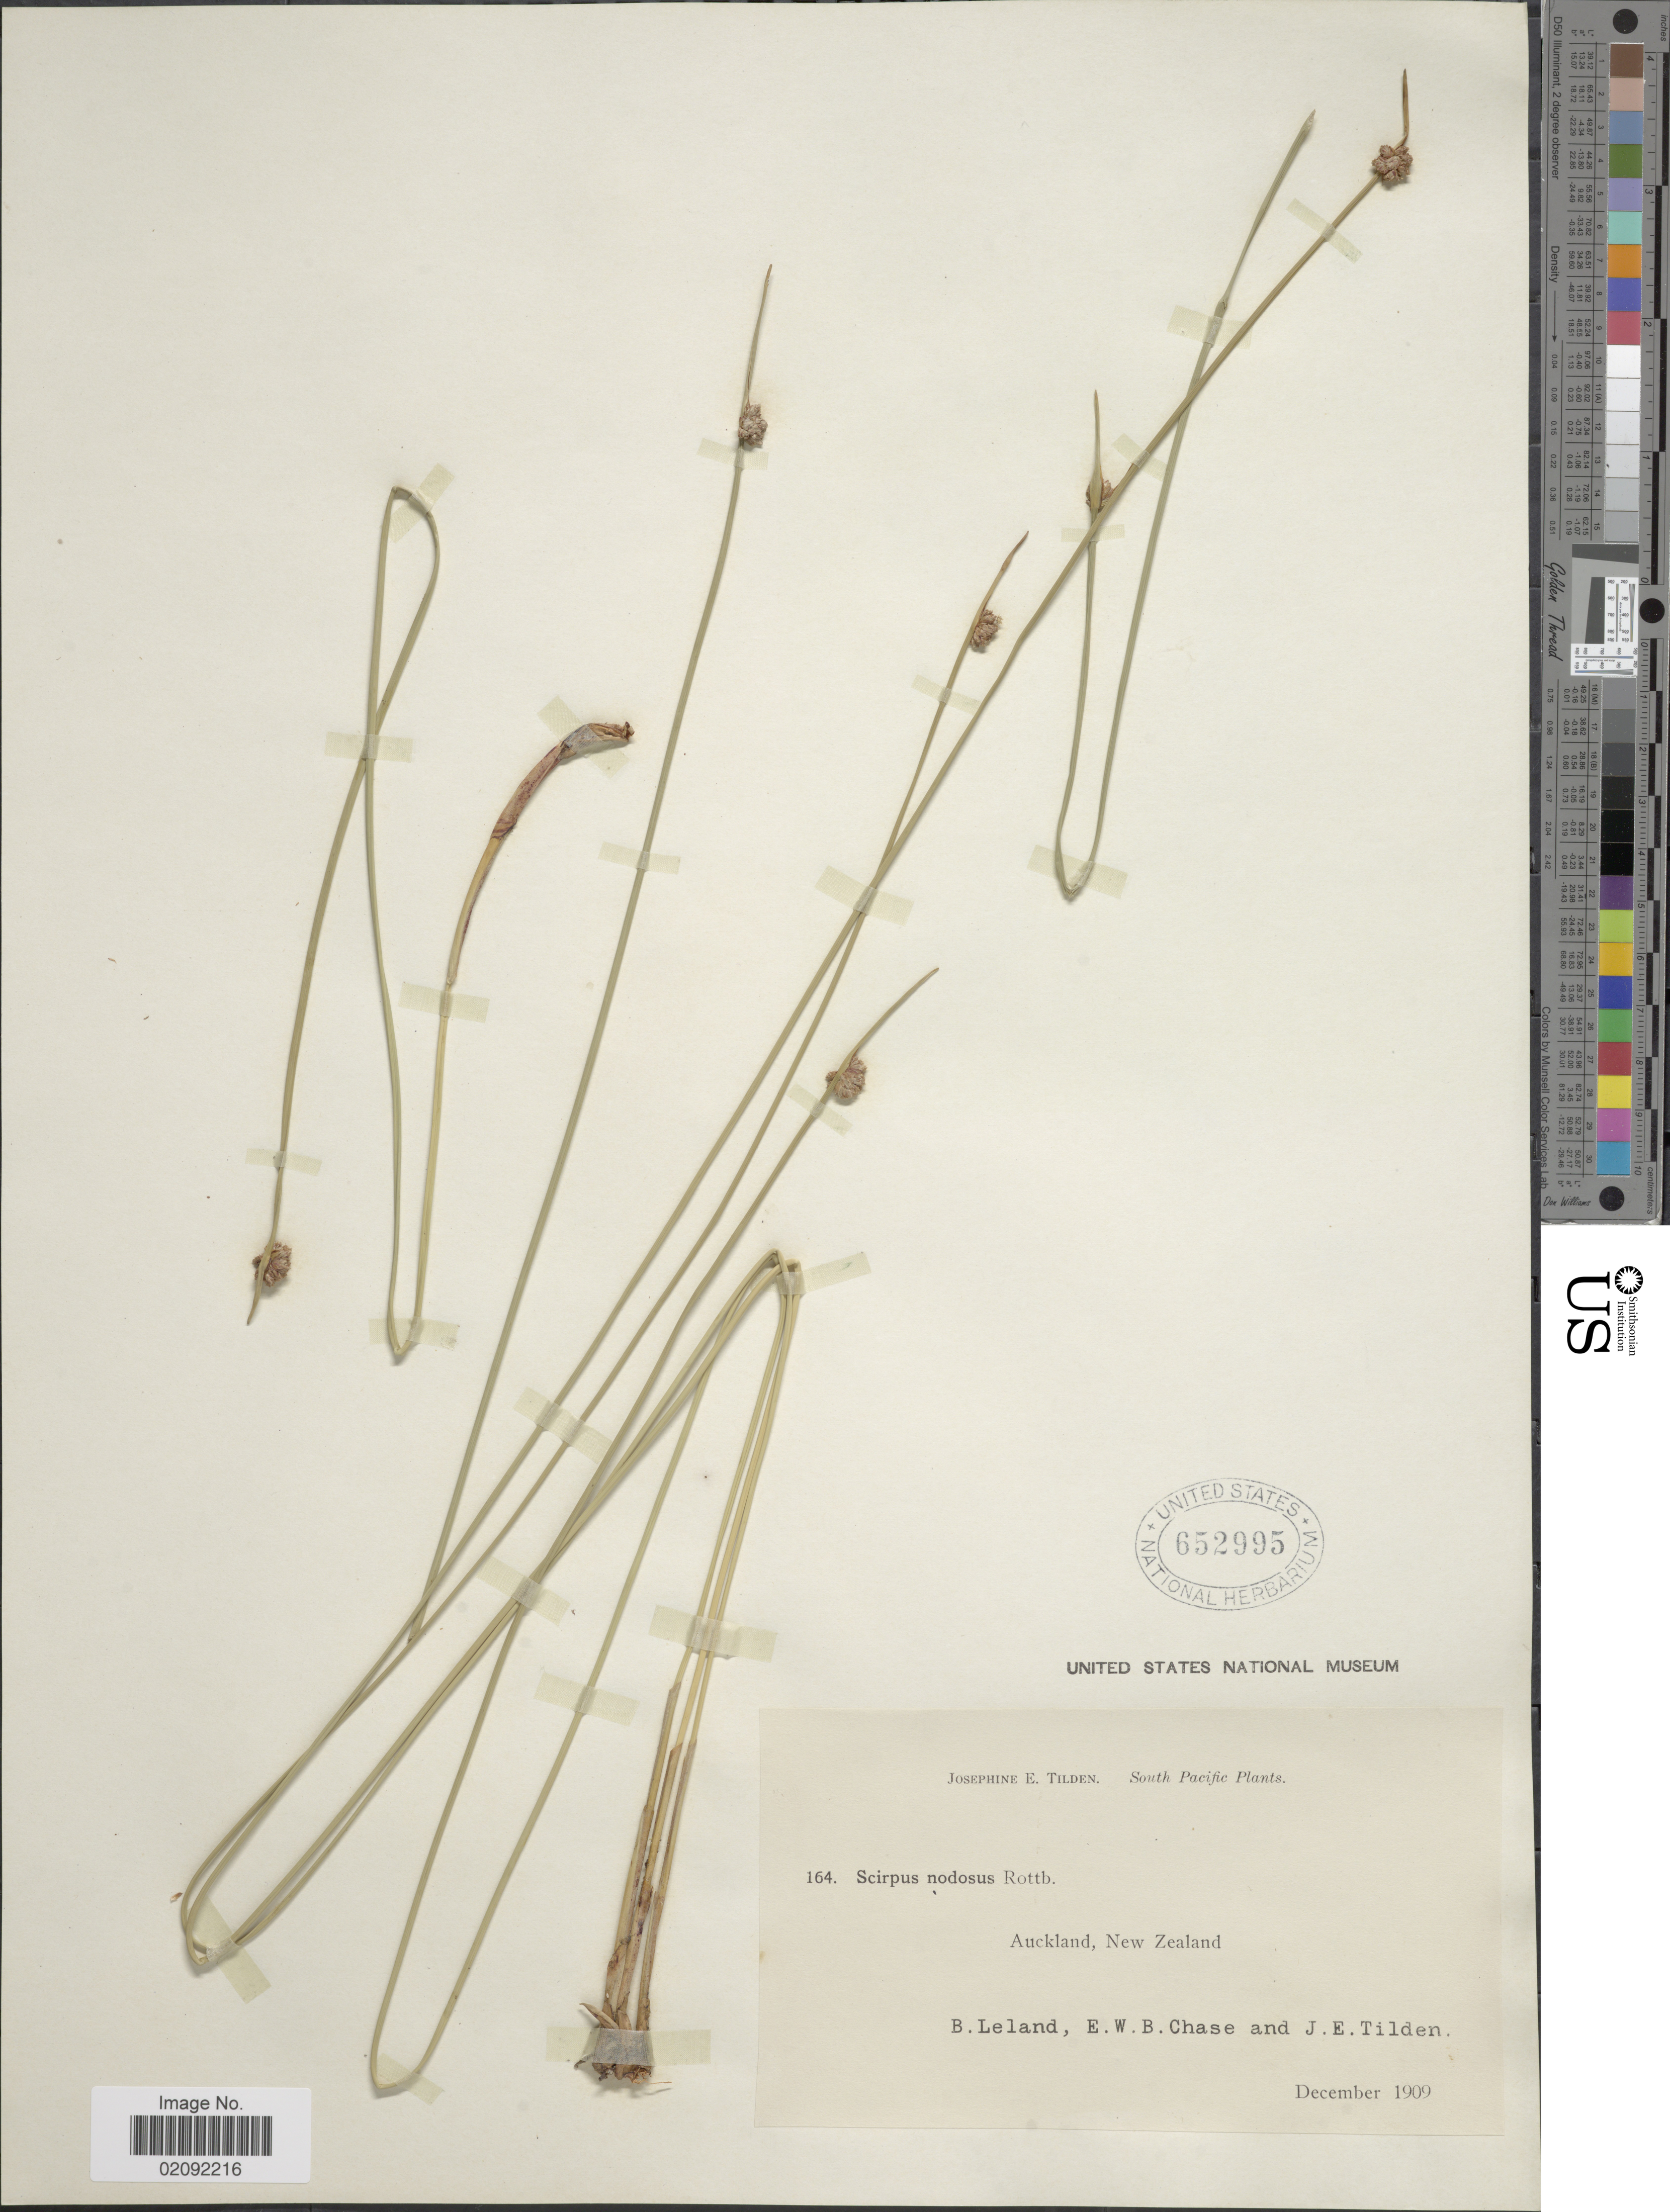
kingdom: Plantae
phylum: Tracheophyta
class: Liliopsida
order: Poales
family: Cyperaceae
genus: Ficinia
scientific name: Ficinia nodosa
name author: (Rottb.) Goetgh. et al.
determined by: Strong, Mark T., (BOT), Smithsonian Institution - National Museum of Natural History (UNITED STATES)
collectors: B. Leland, E. W. Chase & J. E. Tilden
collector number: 164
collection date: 1909-12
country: New Zealand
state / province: Auckland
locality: South Pacific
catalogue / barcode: US 652995